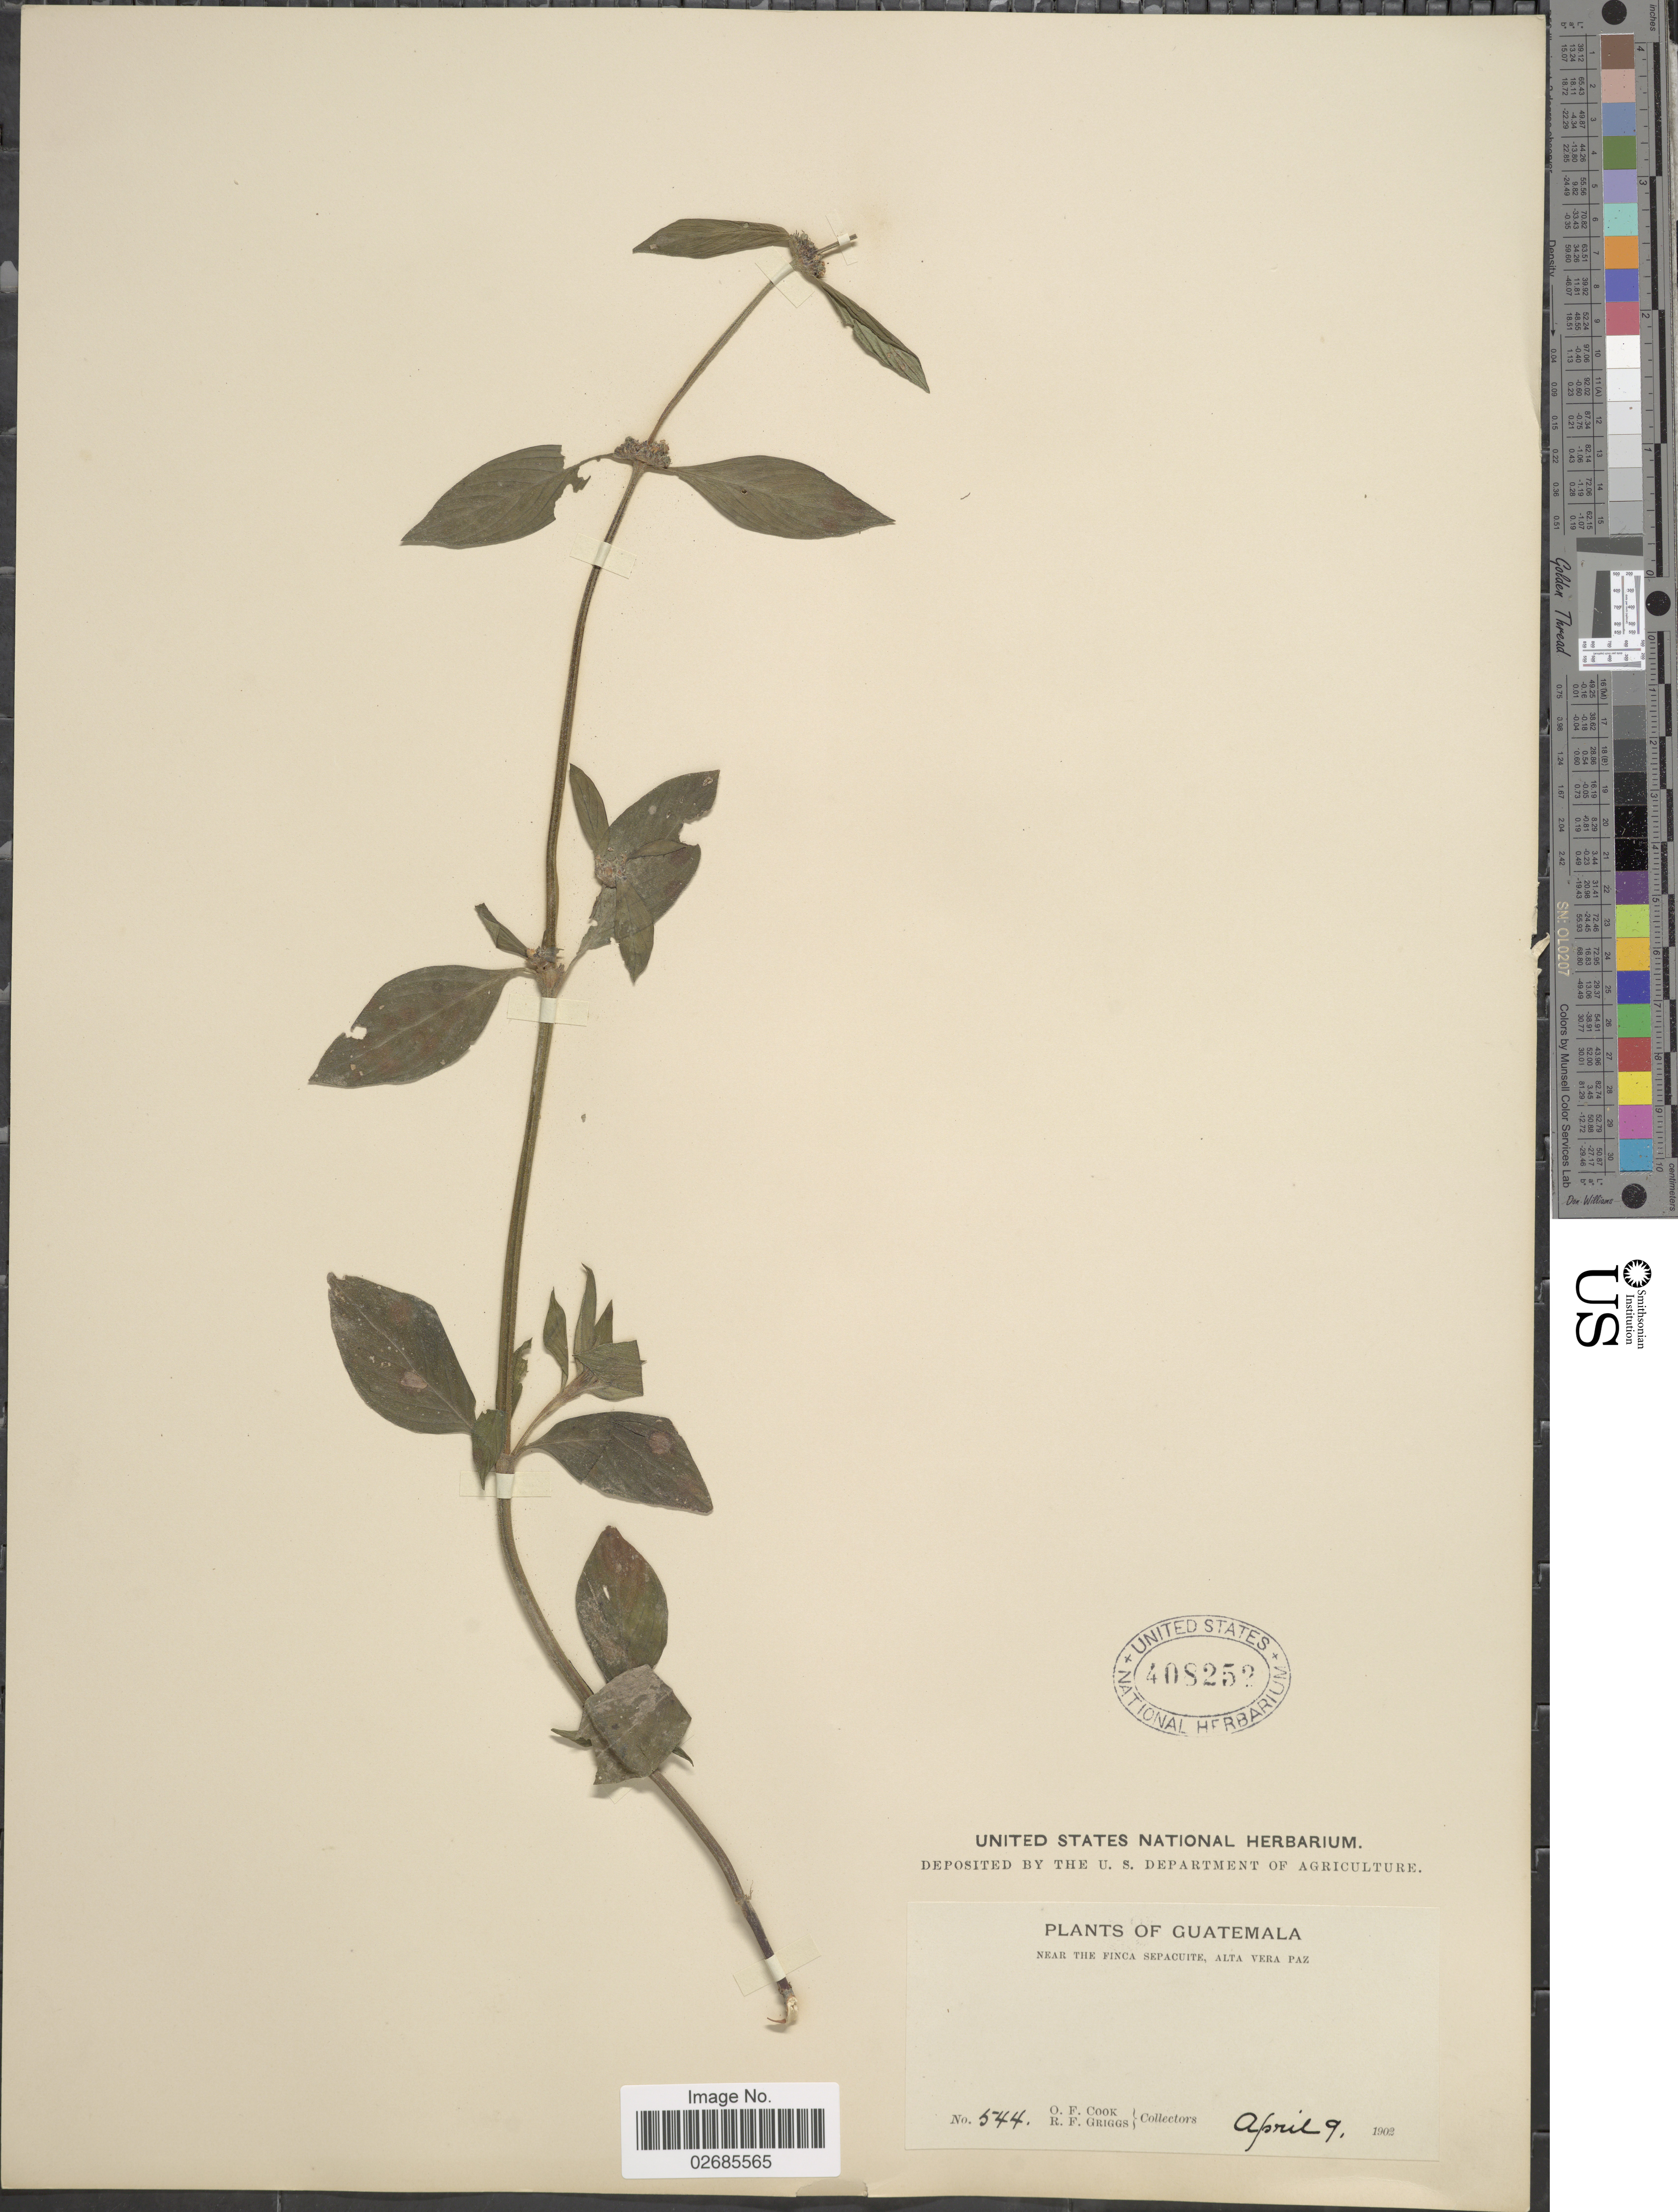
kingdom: Plantae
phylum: Tracheophyta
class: Magnoliopsida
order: Gentianales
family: Rubiaceae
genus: Borreria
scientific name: Borreria assurgens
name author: (Ruiz & Pav.) Griseb.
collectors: O. F. Cook & R. F. Griggs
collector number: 544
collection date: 1902-04-09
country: Guatemala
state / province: Alta Verapaz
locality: Near The Finca Sepacuite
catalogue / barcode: US 408252